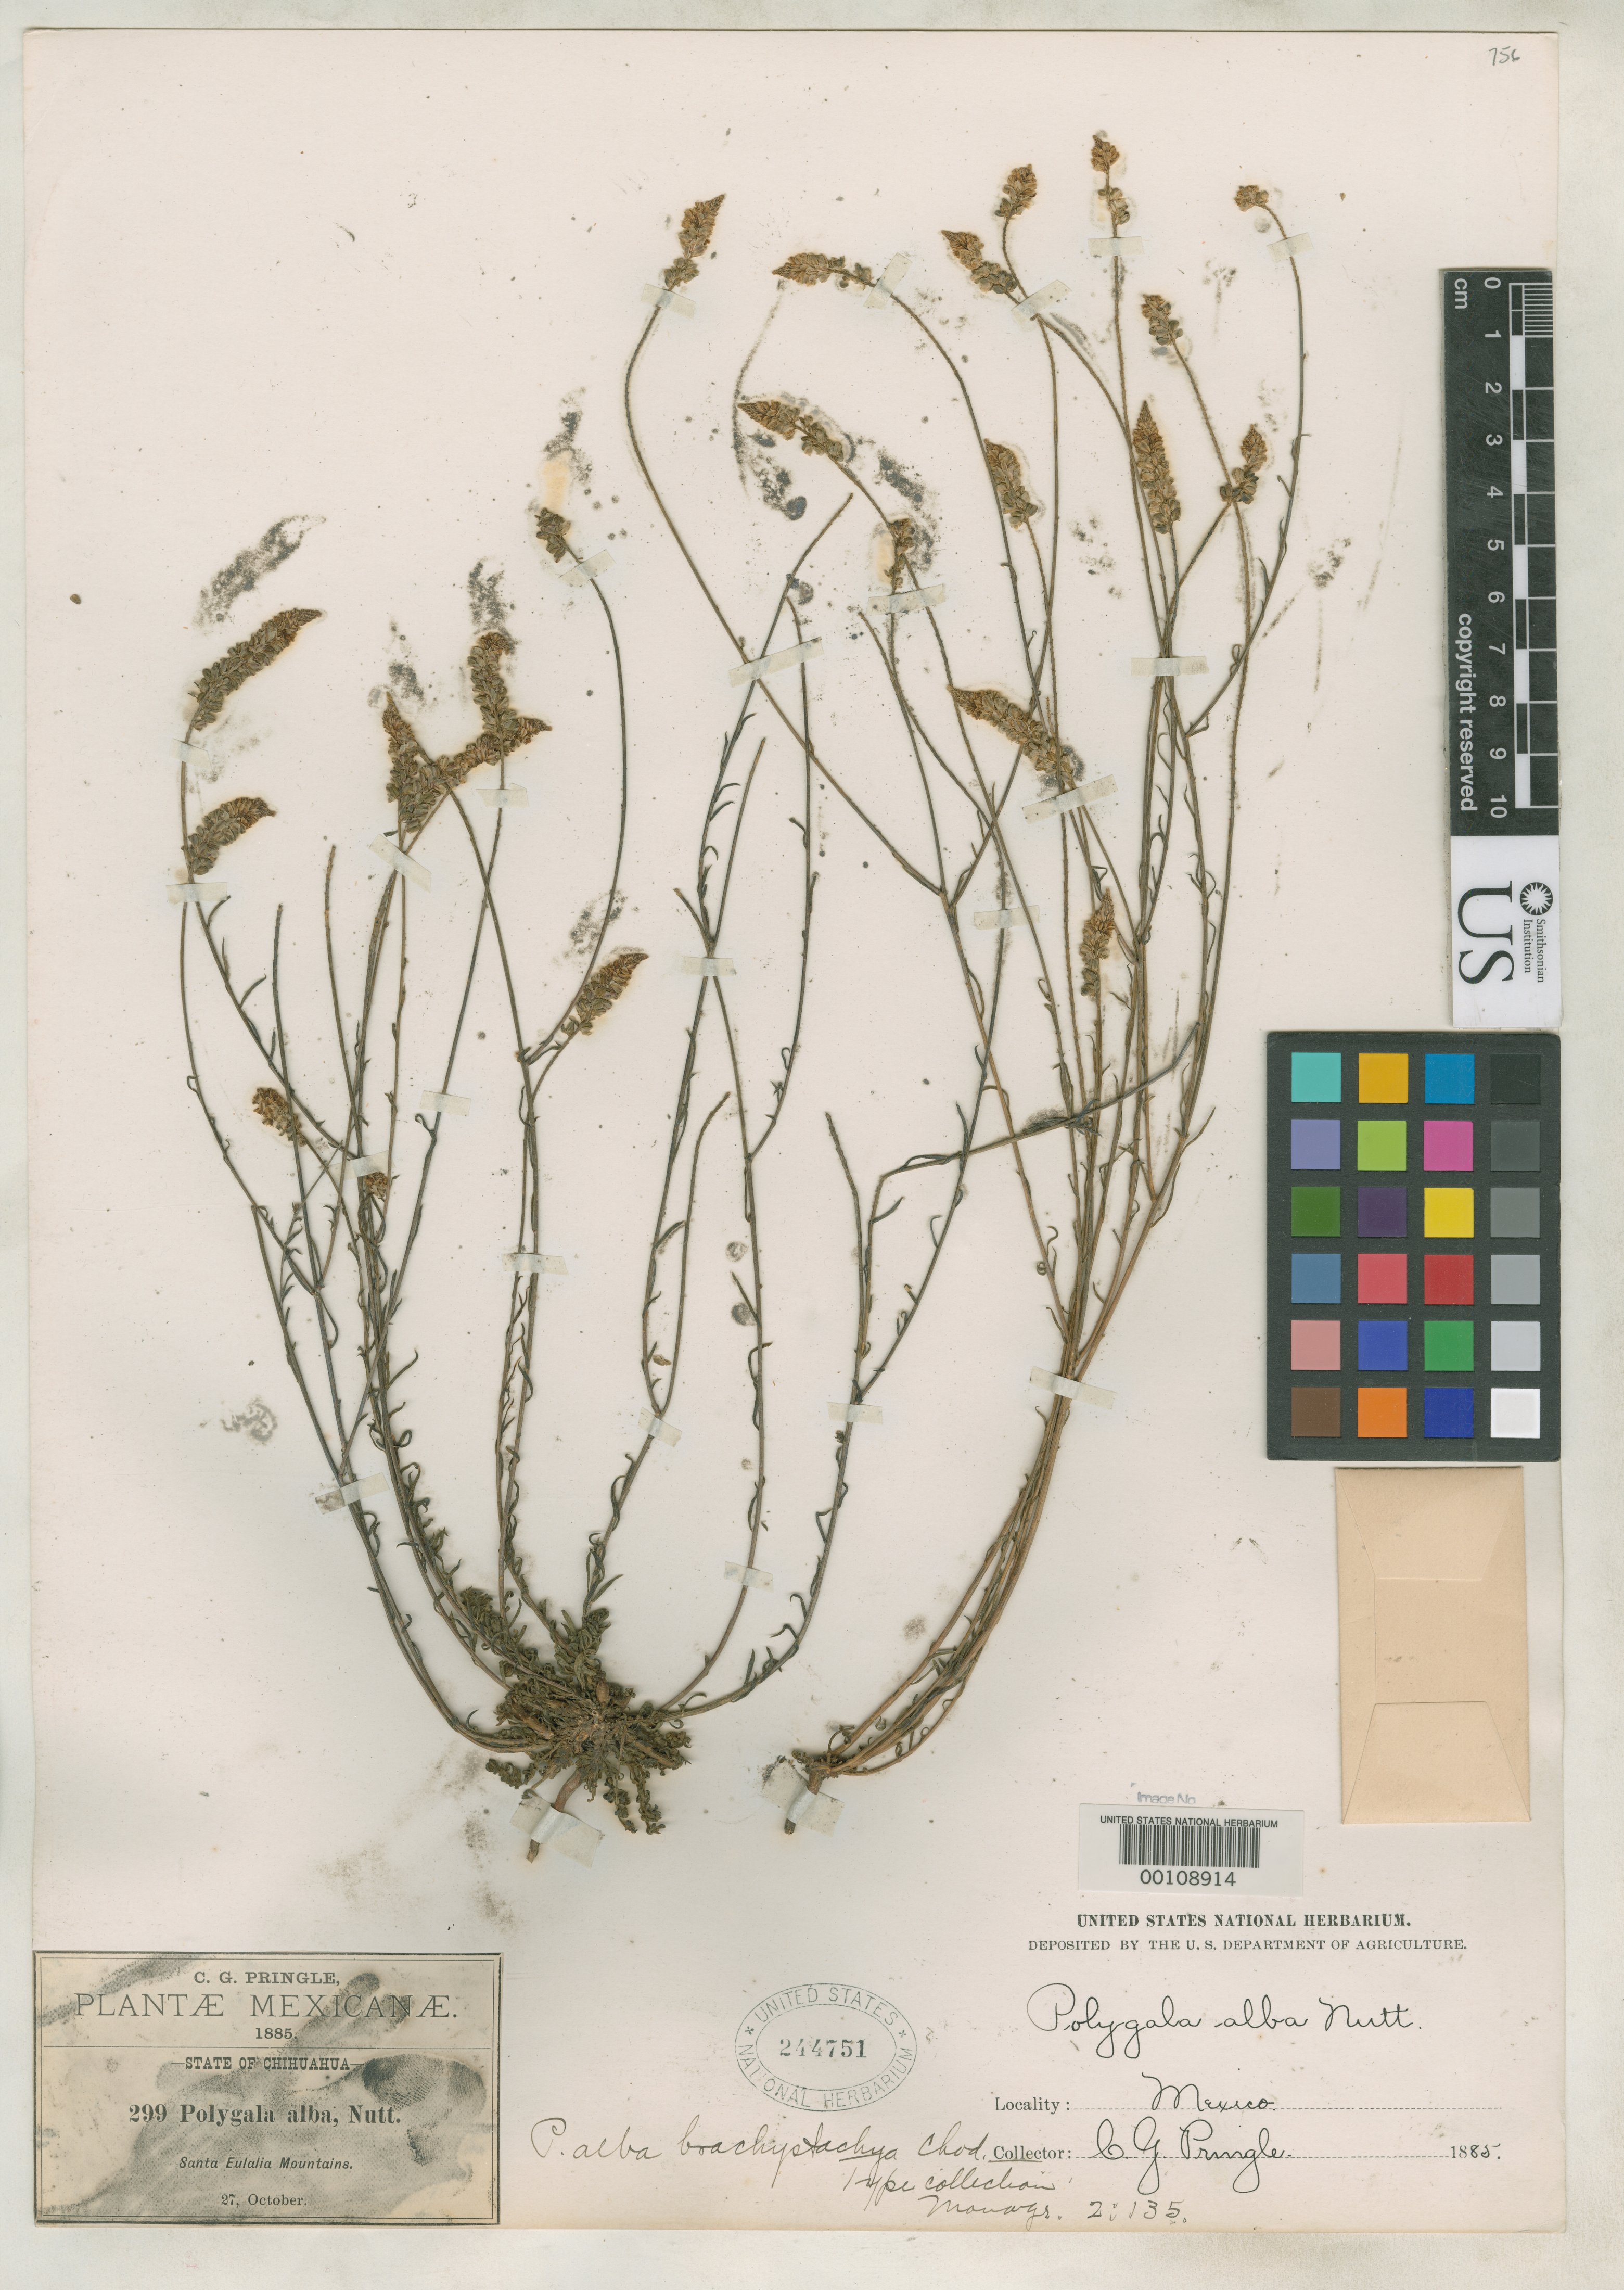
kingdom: Plantae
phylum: Tracheophyta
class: Magnoliopsida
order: Fabales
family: Polygalaceae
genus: Polygala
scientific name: Polygala alba var. brachystachya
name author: Chodat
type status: Type Collection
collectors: C. G. Pringle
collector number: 299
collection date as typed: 27 Oct 1885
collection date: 1885-10-27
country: Mexico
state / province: Chihuahua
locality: Santa Eulalia Mountains.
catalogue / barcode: US 244751